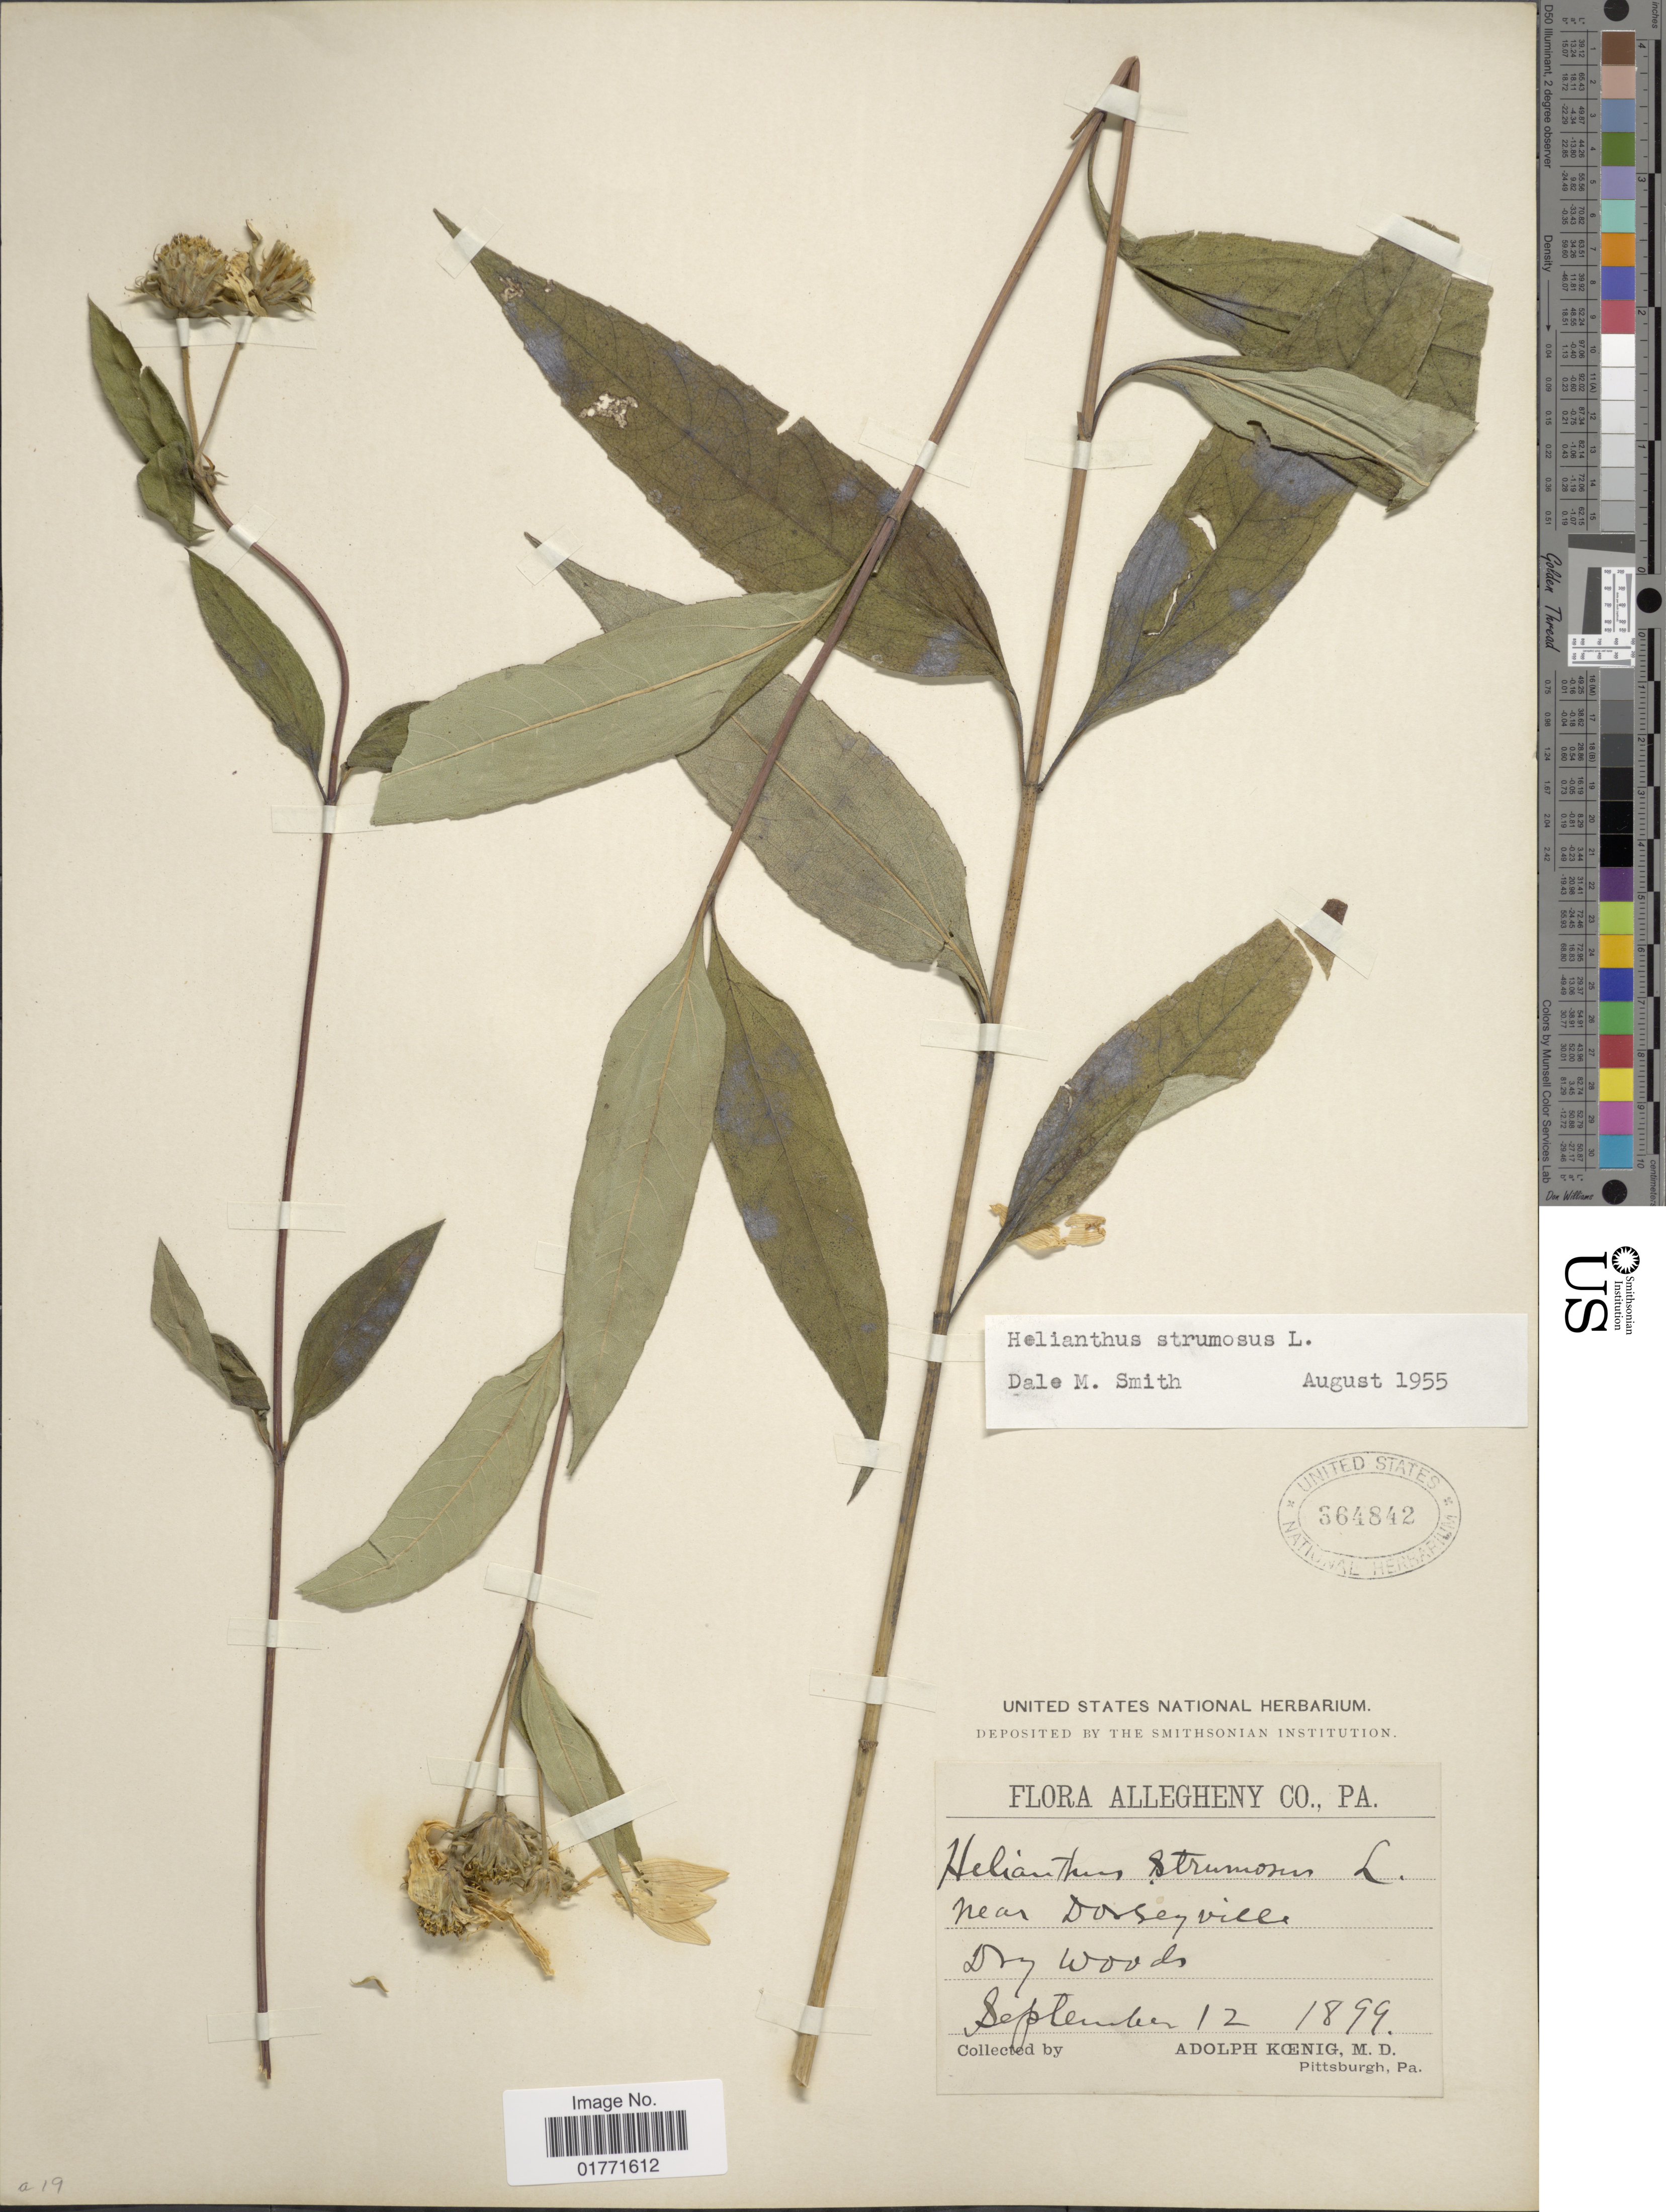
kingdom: Plantae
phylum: Tracheophyta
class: Magnoliopsida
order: Asterales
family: Asteraceae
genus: Helianthus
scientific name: Helianthus strumosus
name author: L.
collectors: A. Koenig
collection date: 1899-09-12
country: United States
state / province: Pennsylvania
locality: Allegheny Co., Pa. Near Dorseyville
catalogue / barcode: US 364842